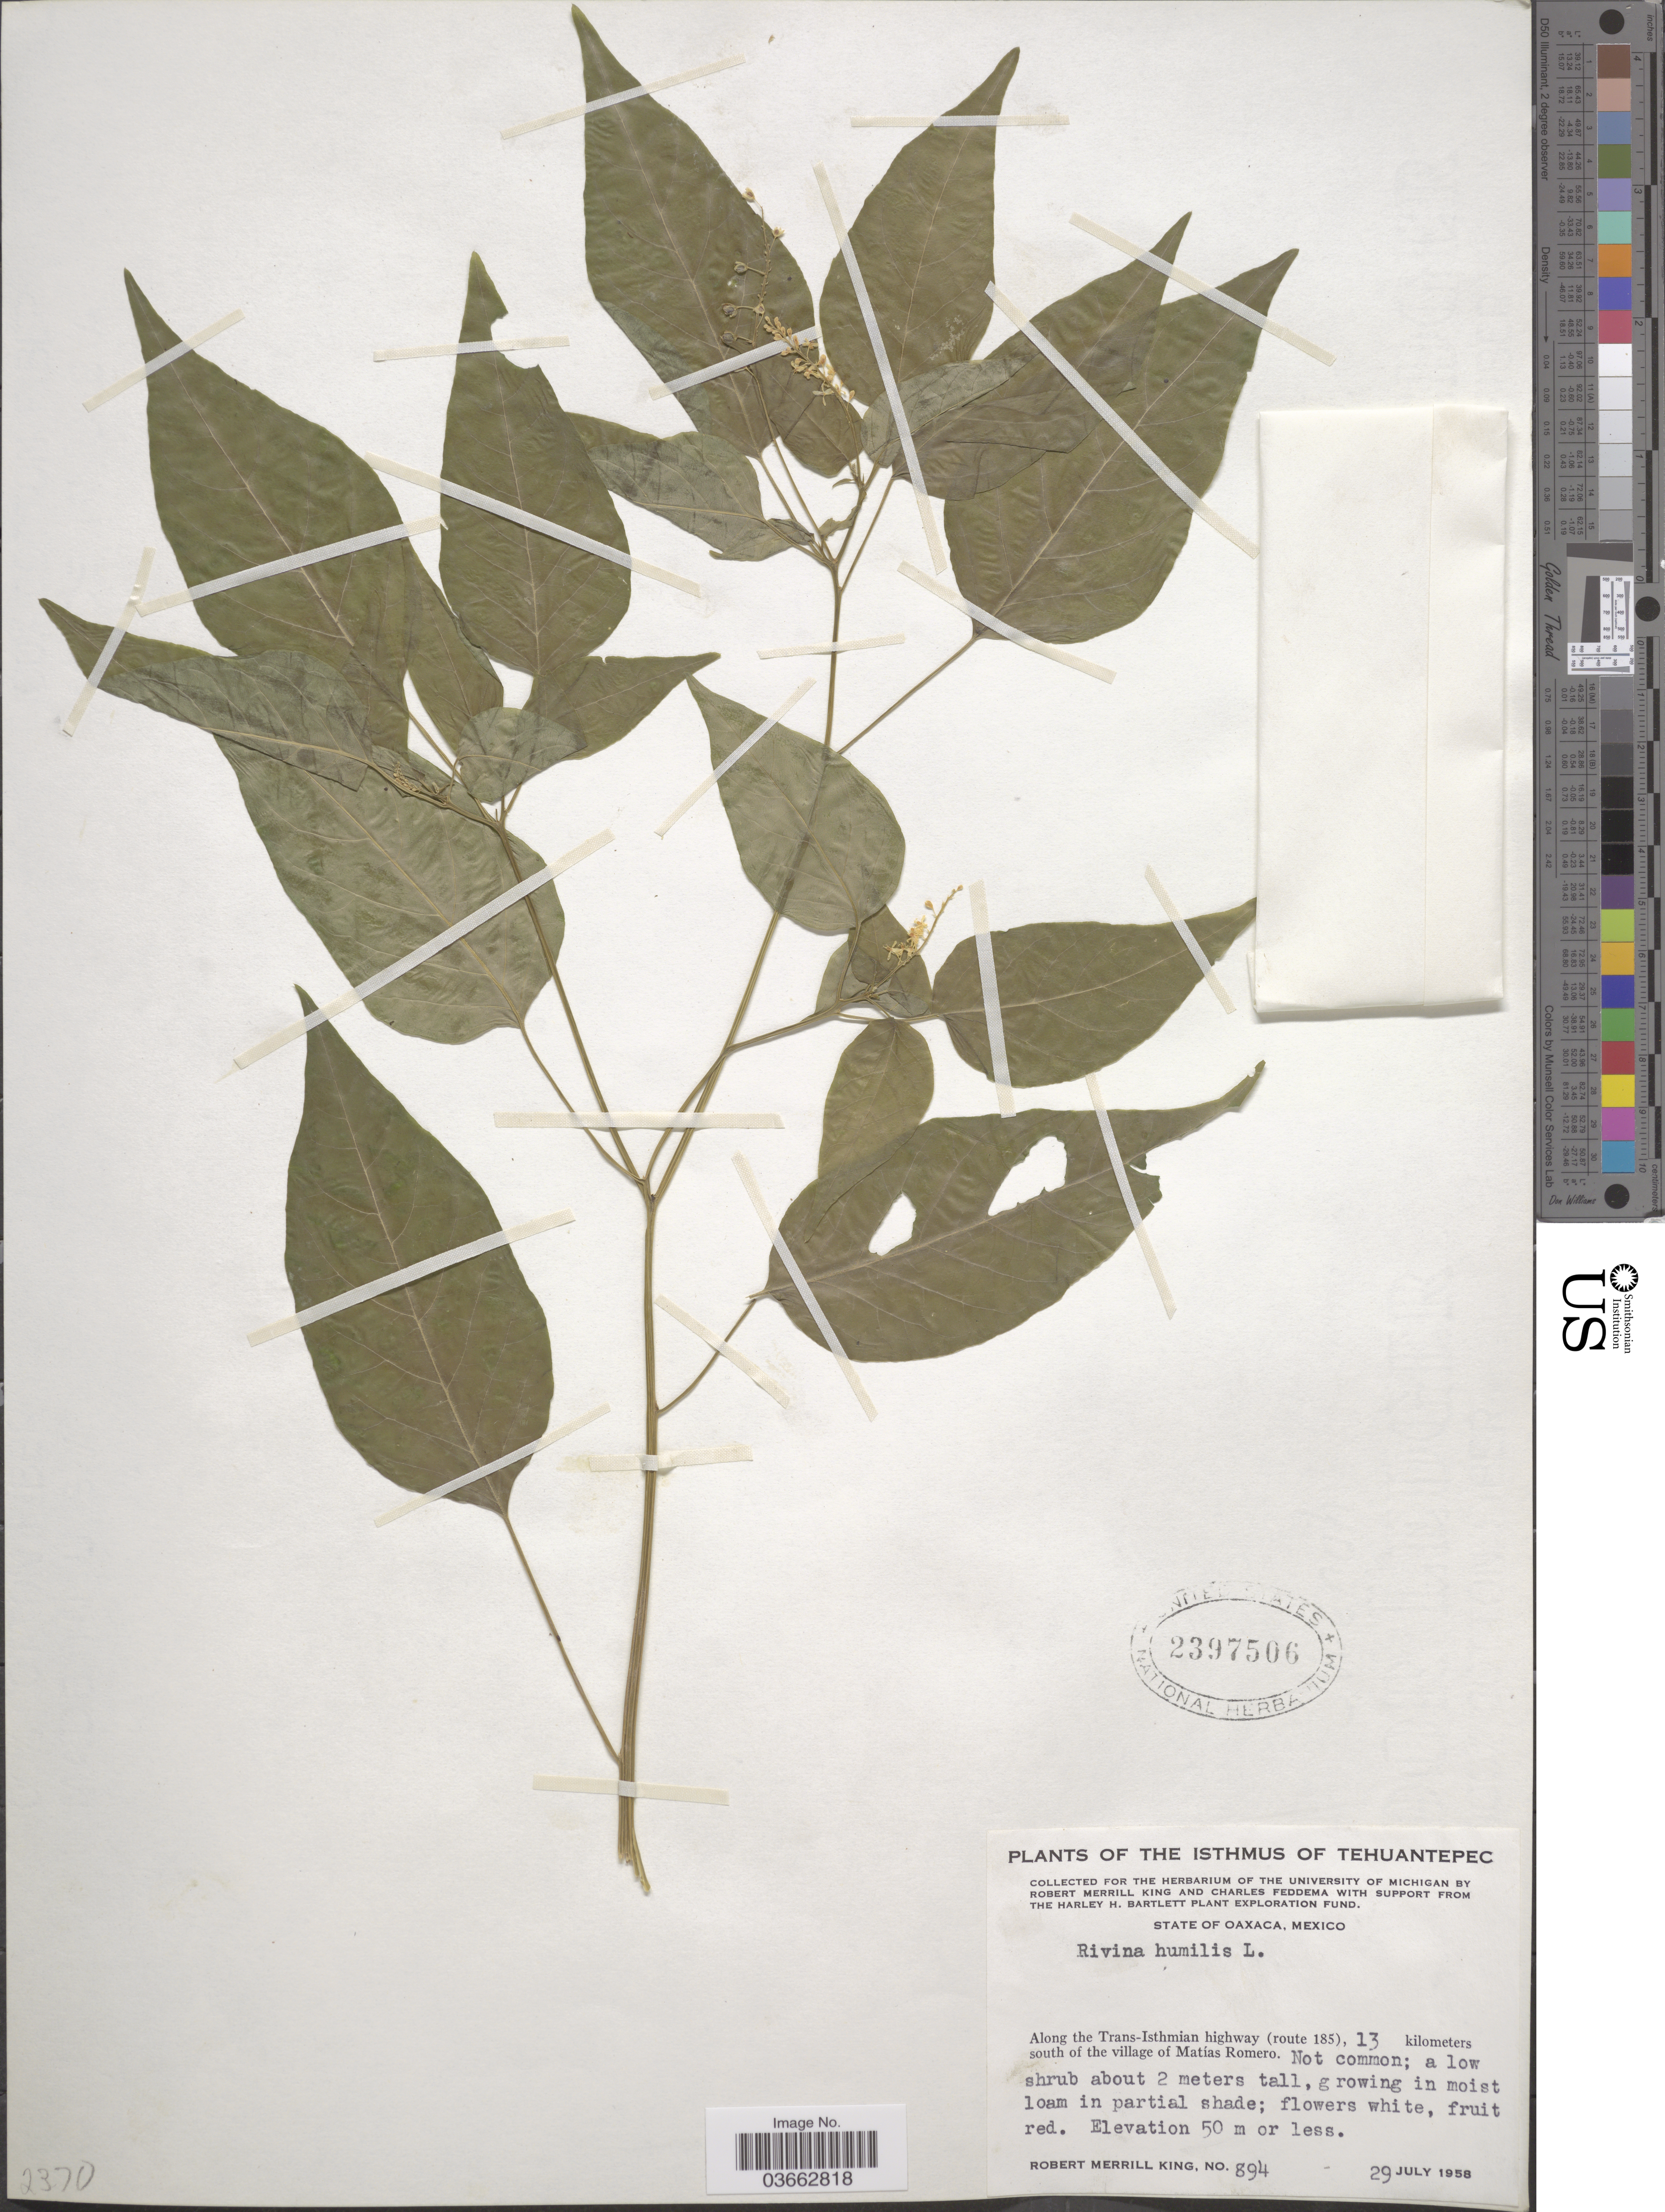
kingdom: Plantae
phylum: Tracheophyta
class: Magnoliopsida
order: Caryophyllales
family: Phytolaccaceae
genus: Rivina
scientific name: Rivina humilis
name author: L.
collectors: R. M. King & C. Feddema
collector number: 894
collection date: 1958-07-29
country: Mexico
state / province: Oaxaca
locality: Isthmus of Tehuantepec. Along the Trans-Isthmian highway (route 185), 13 kilometers south of the village of Matíás Romero.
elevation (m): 50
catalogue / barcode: US 2397506